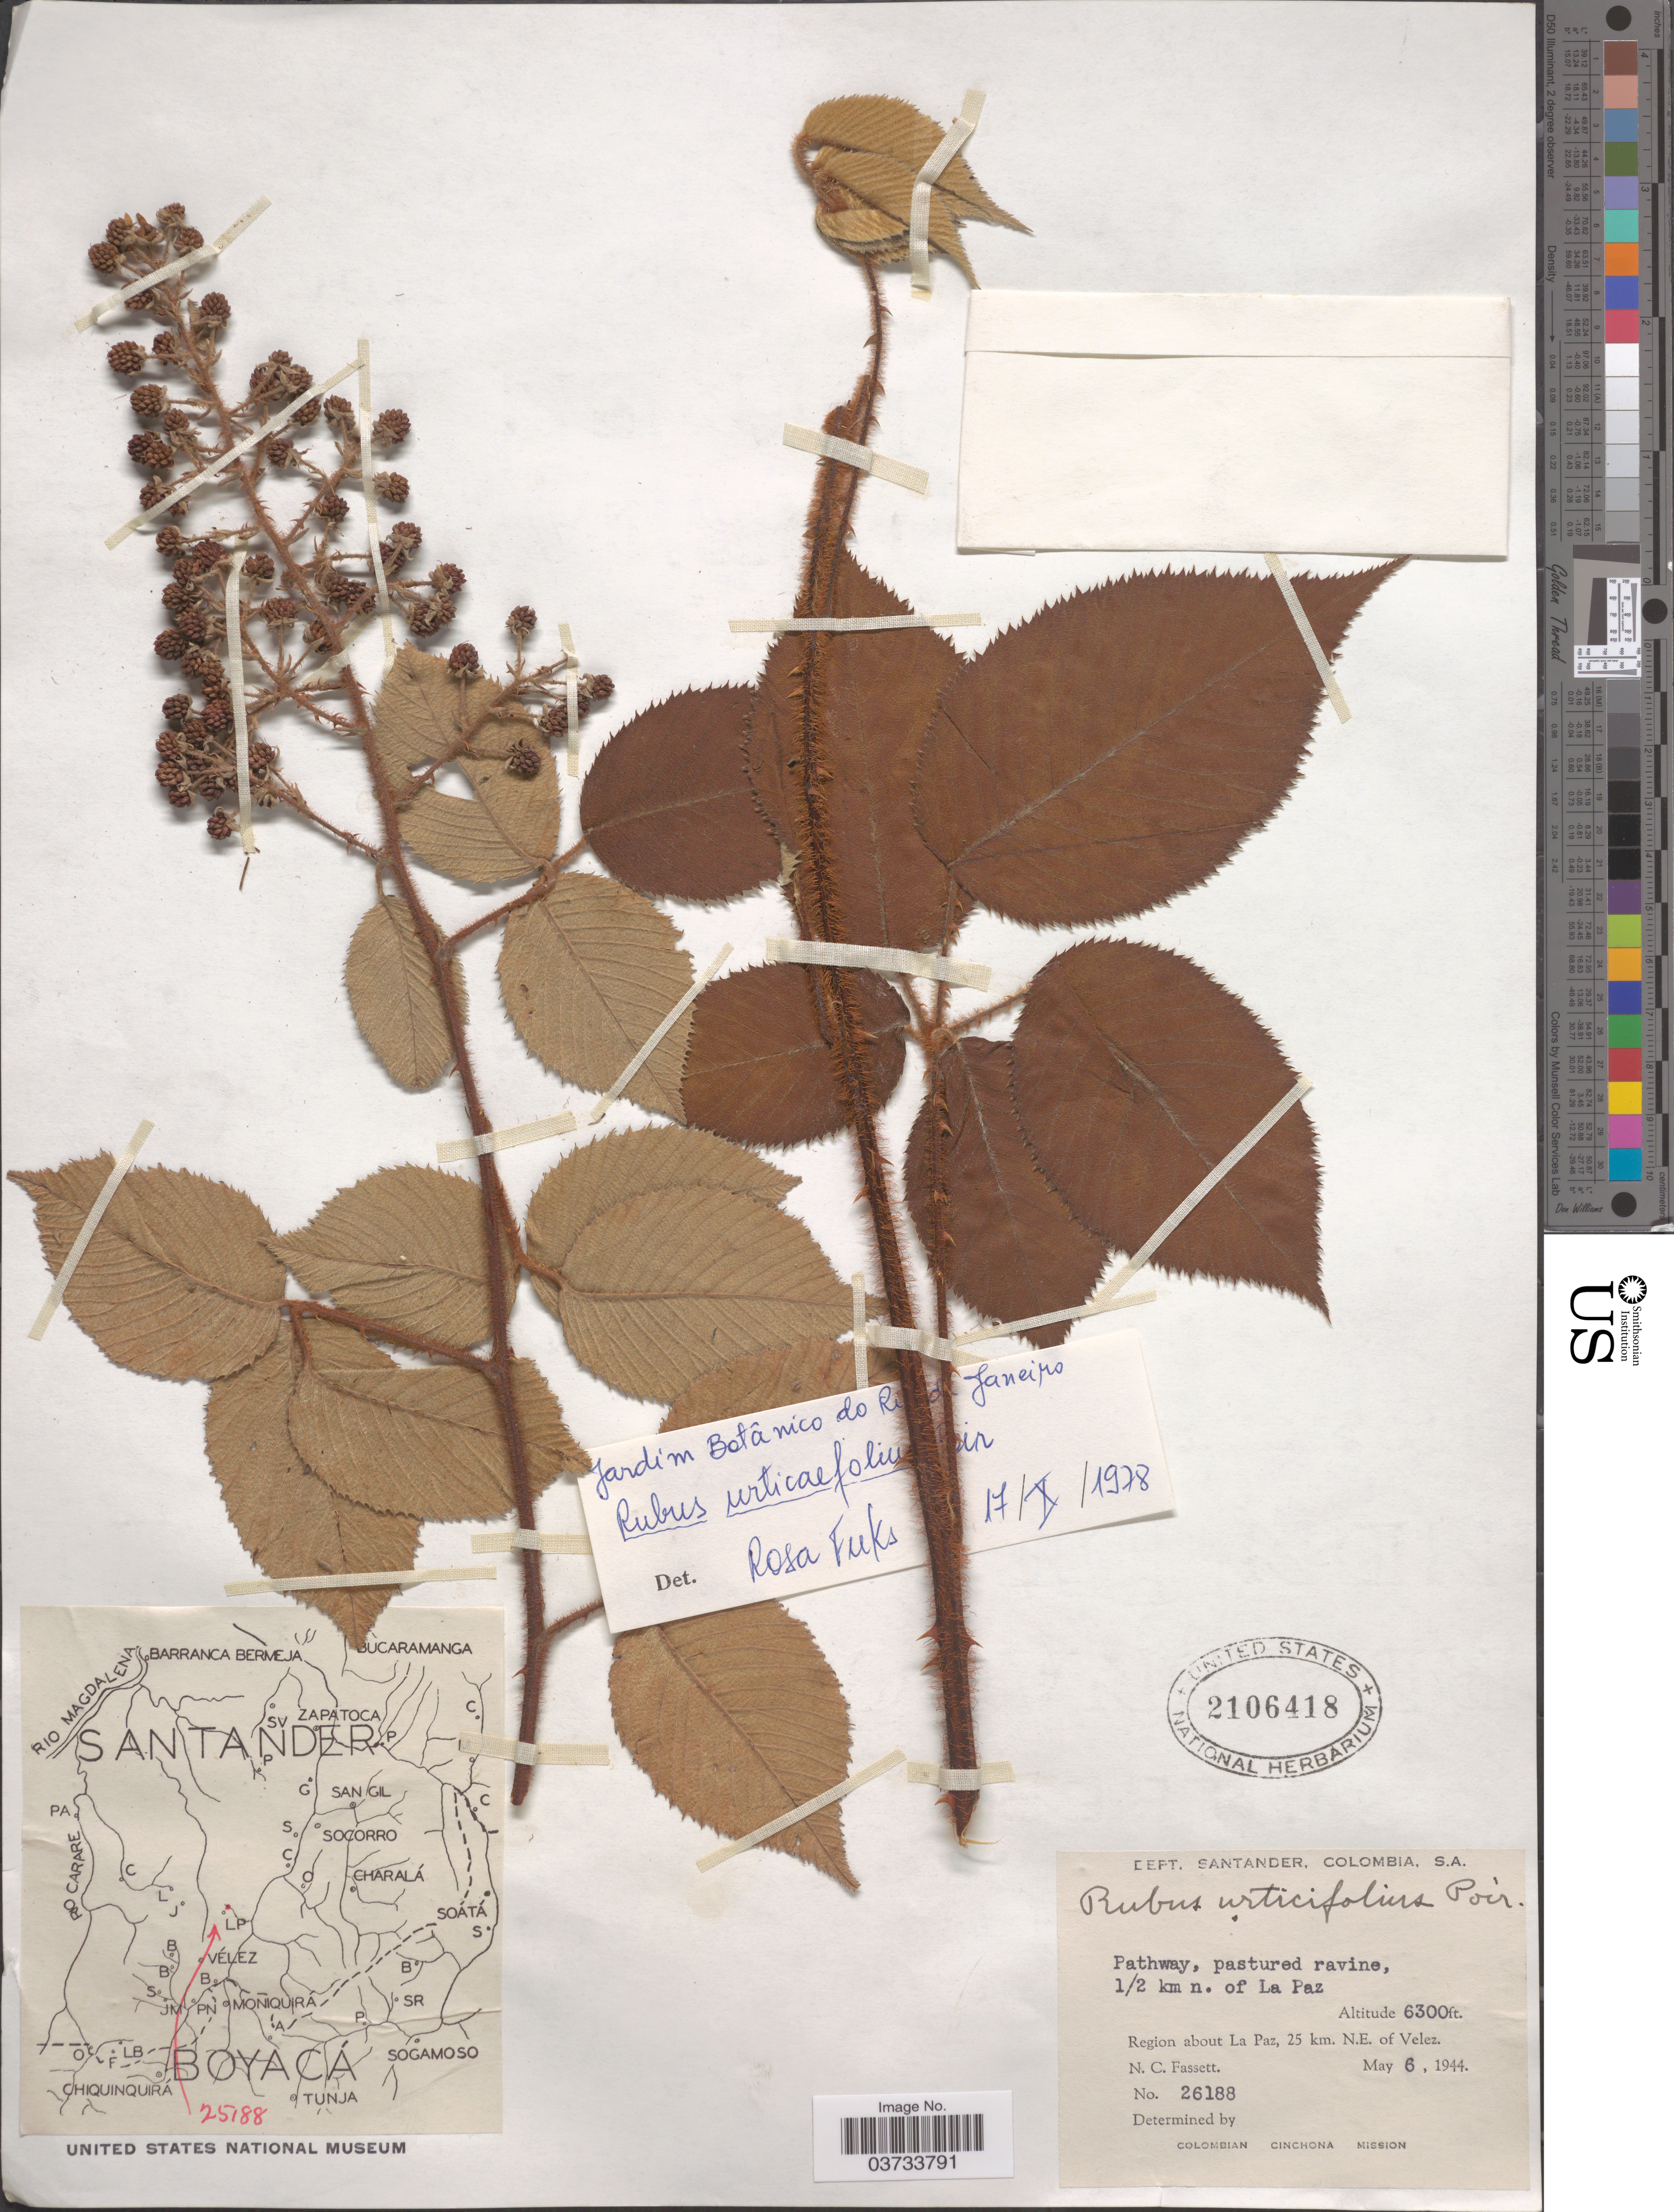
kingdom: Plantae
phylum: Tracheophyta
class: Magnoliopsida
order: Rosales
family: Rosaceae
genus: Rubus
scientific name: Rubus urticifolius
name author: Poir.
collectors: N. C. Fassett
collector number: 26188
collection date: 1944-05-06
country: Colombia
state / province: Santander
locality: Dept. Santander. Pathway, pastured ravine, 1/2 km n. of La Paz. Region about La Paz, 25 km. N.E. of Velez.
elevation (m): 1920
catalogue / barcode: US 2106418